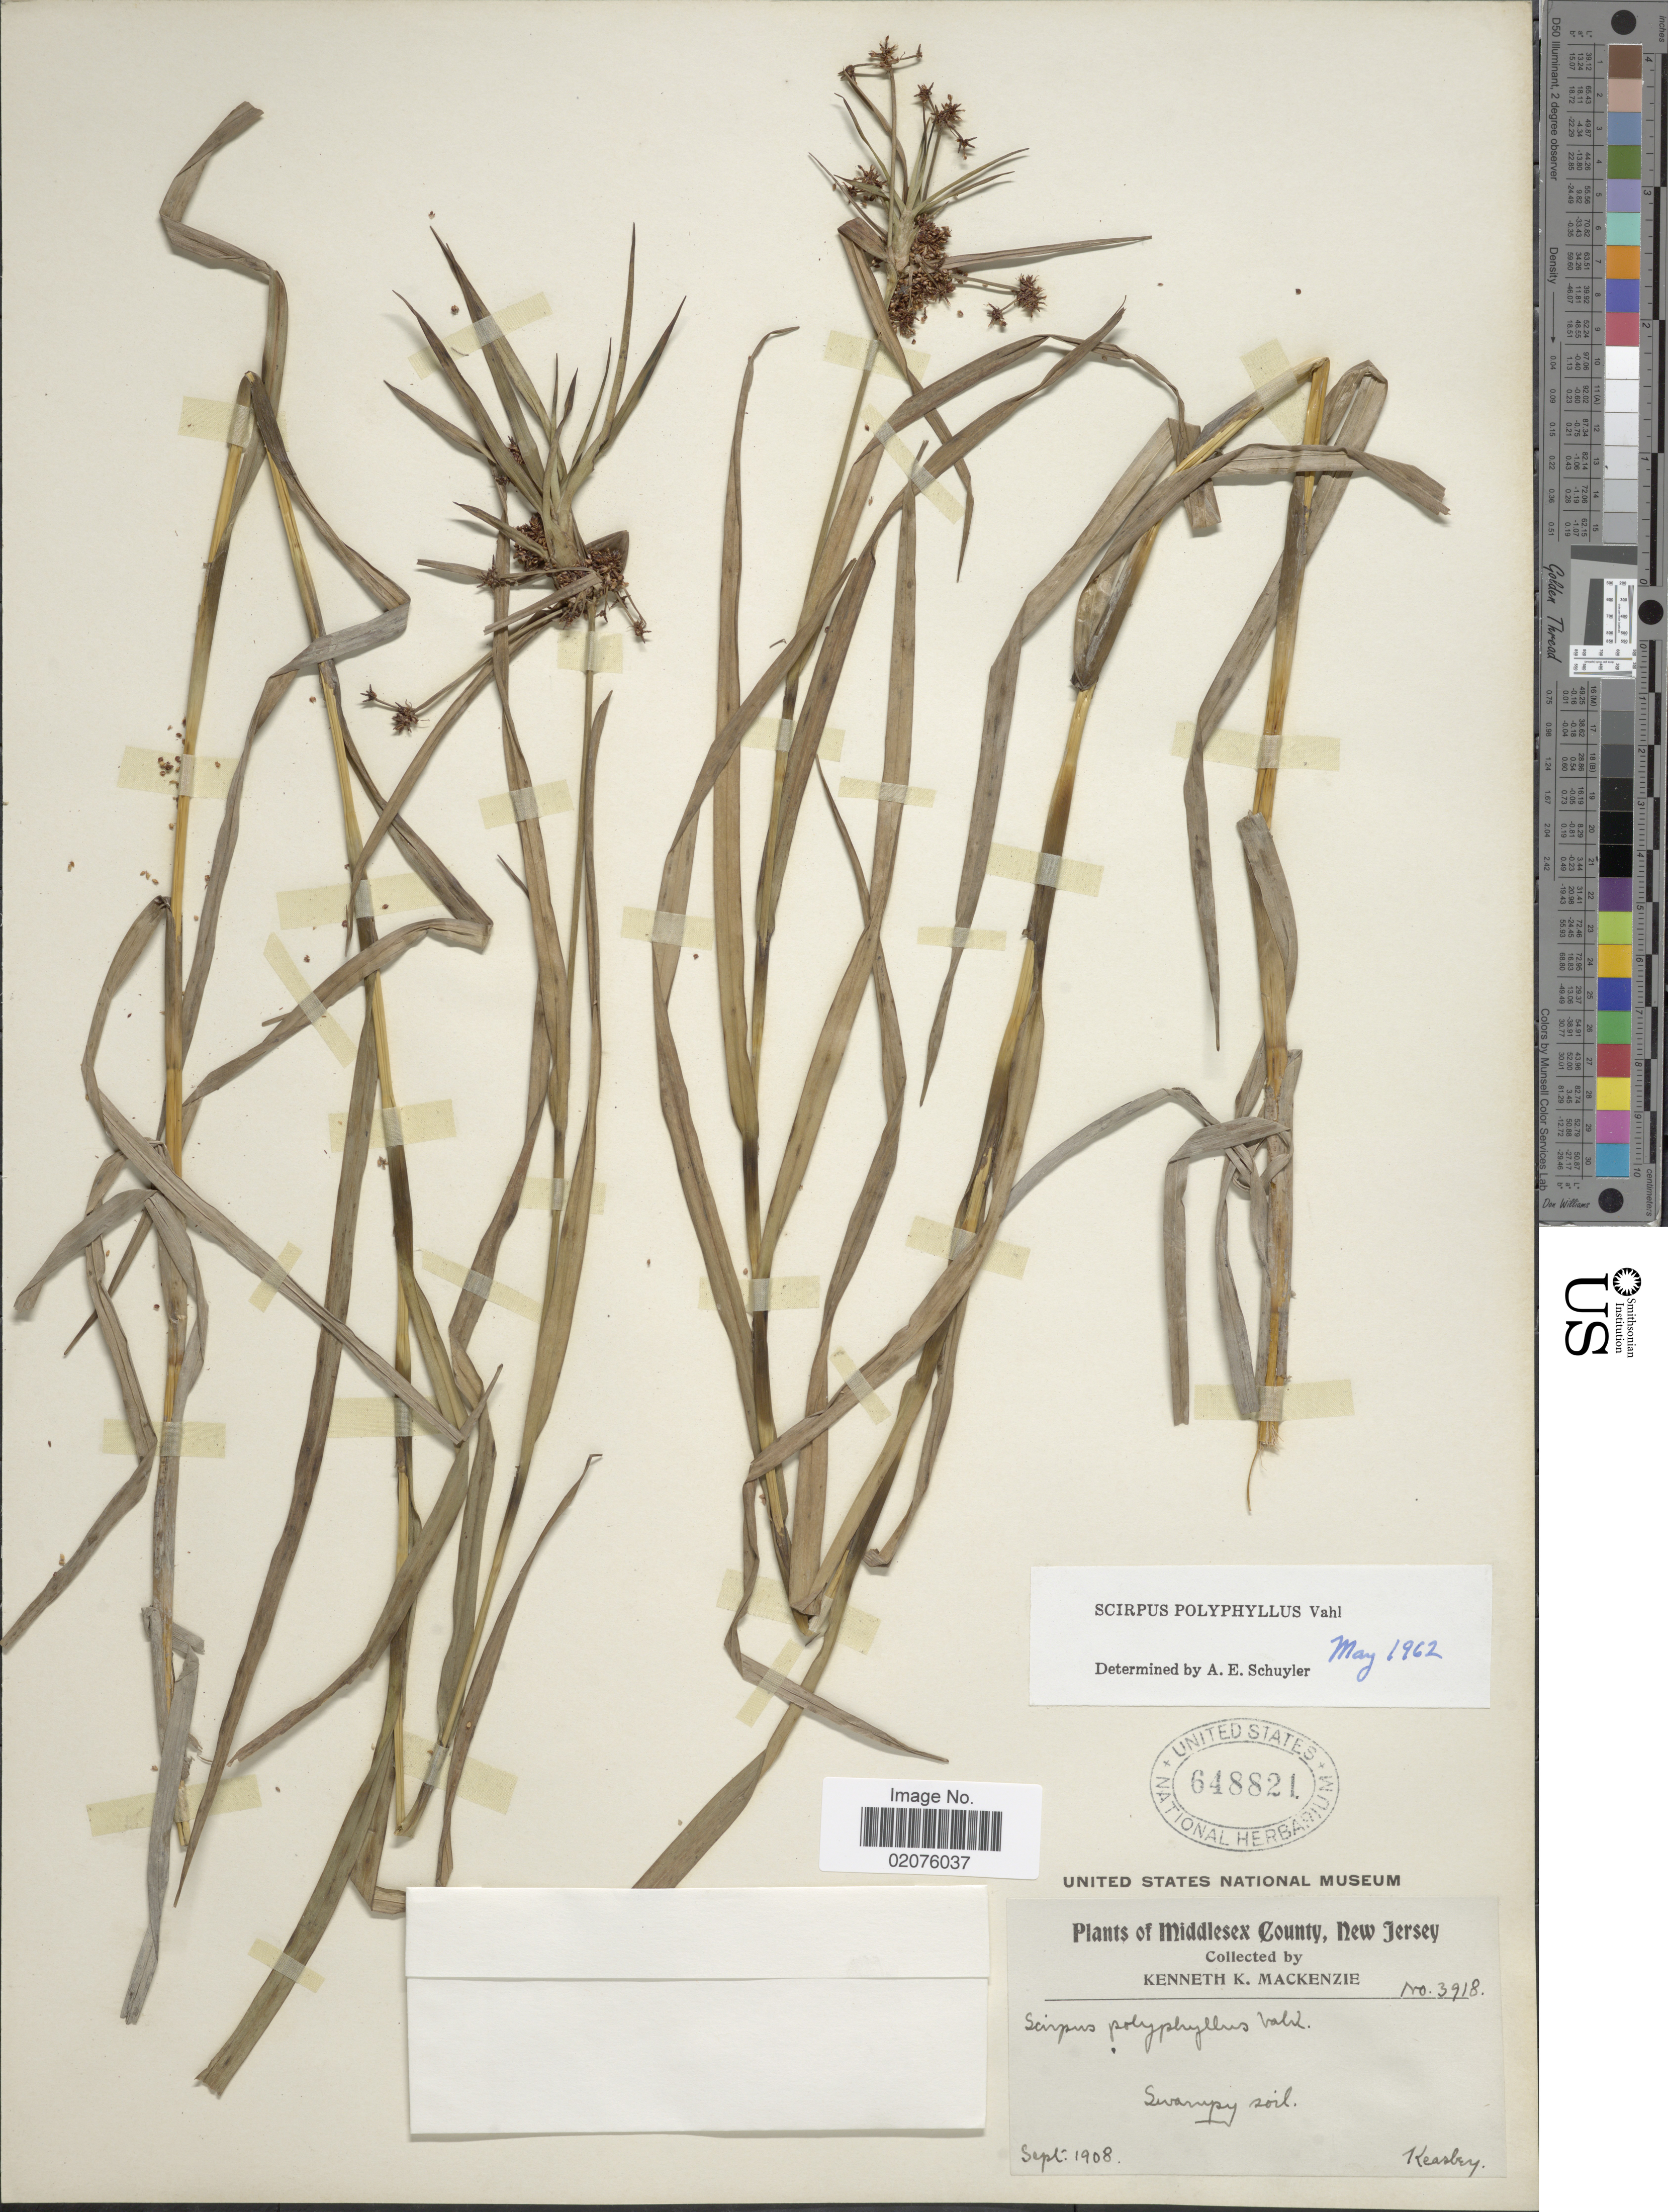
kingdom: Plantae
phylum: Tracheophyta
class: Liliopsida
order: Poales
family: Cyperaceae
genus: Scirpus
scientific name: Scirpus polyphyllus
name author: Vahl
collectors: K. K. Mackenzie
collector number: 3918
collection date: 1908-09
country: United States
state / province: New Jersey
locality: Middlesex County, Keasbey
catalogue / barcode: US 648821